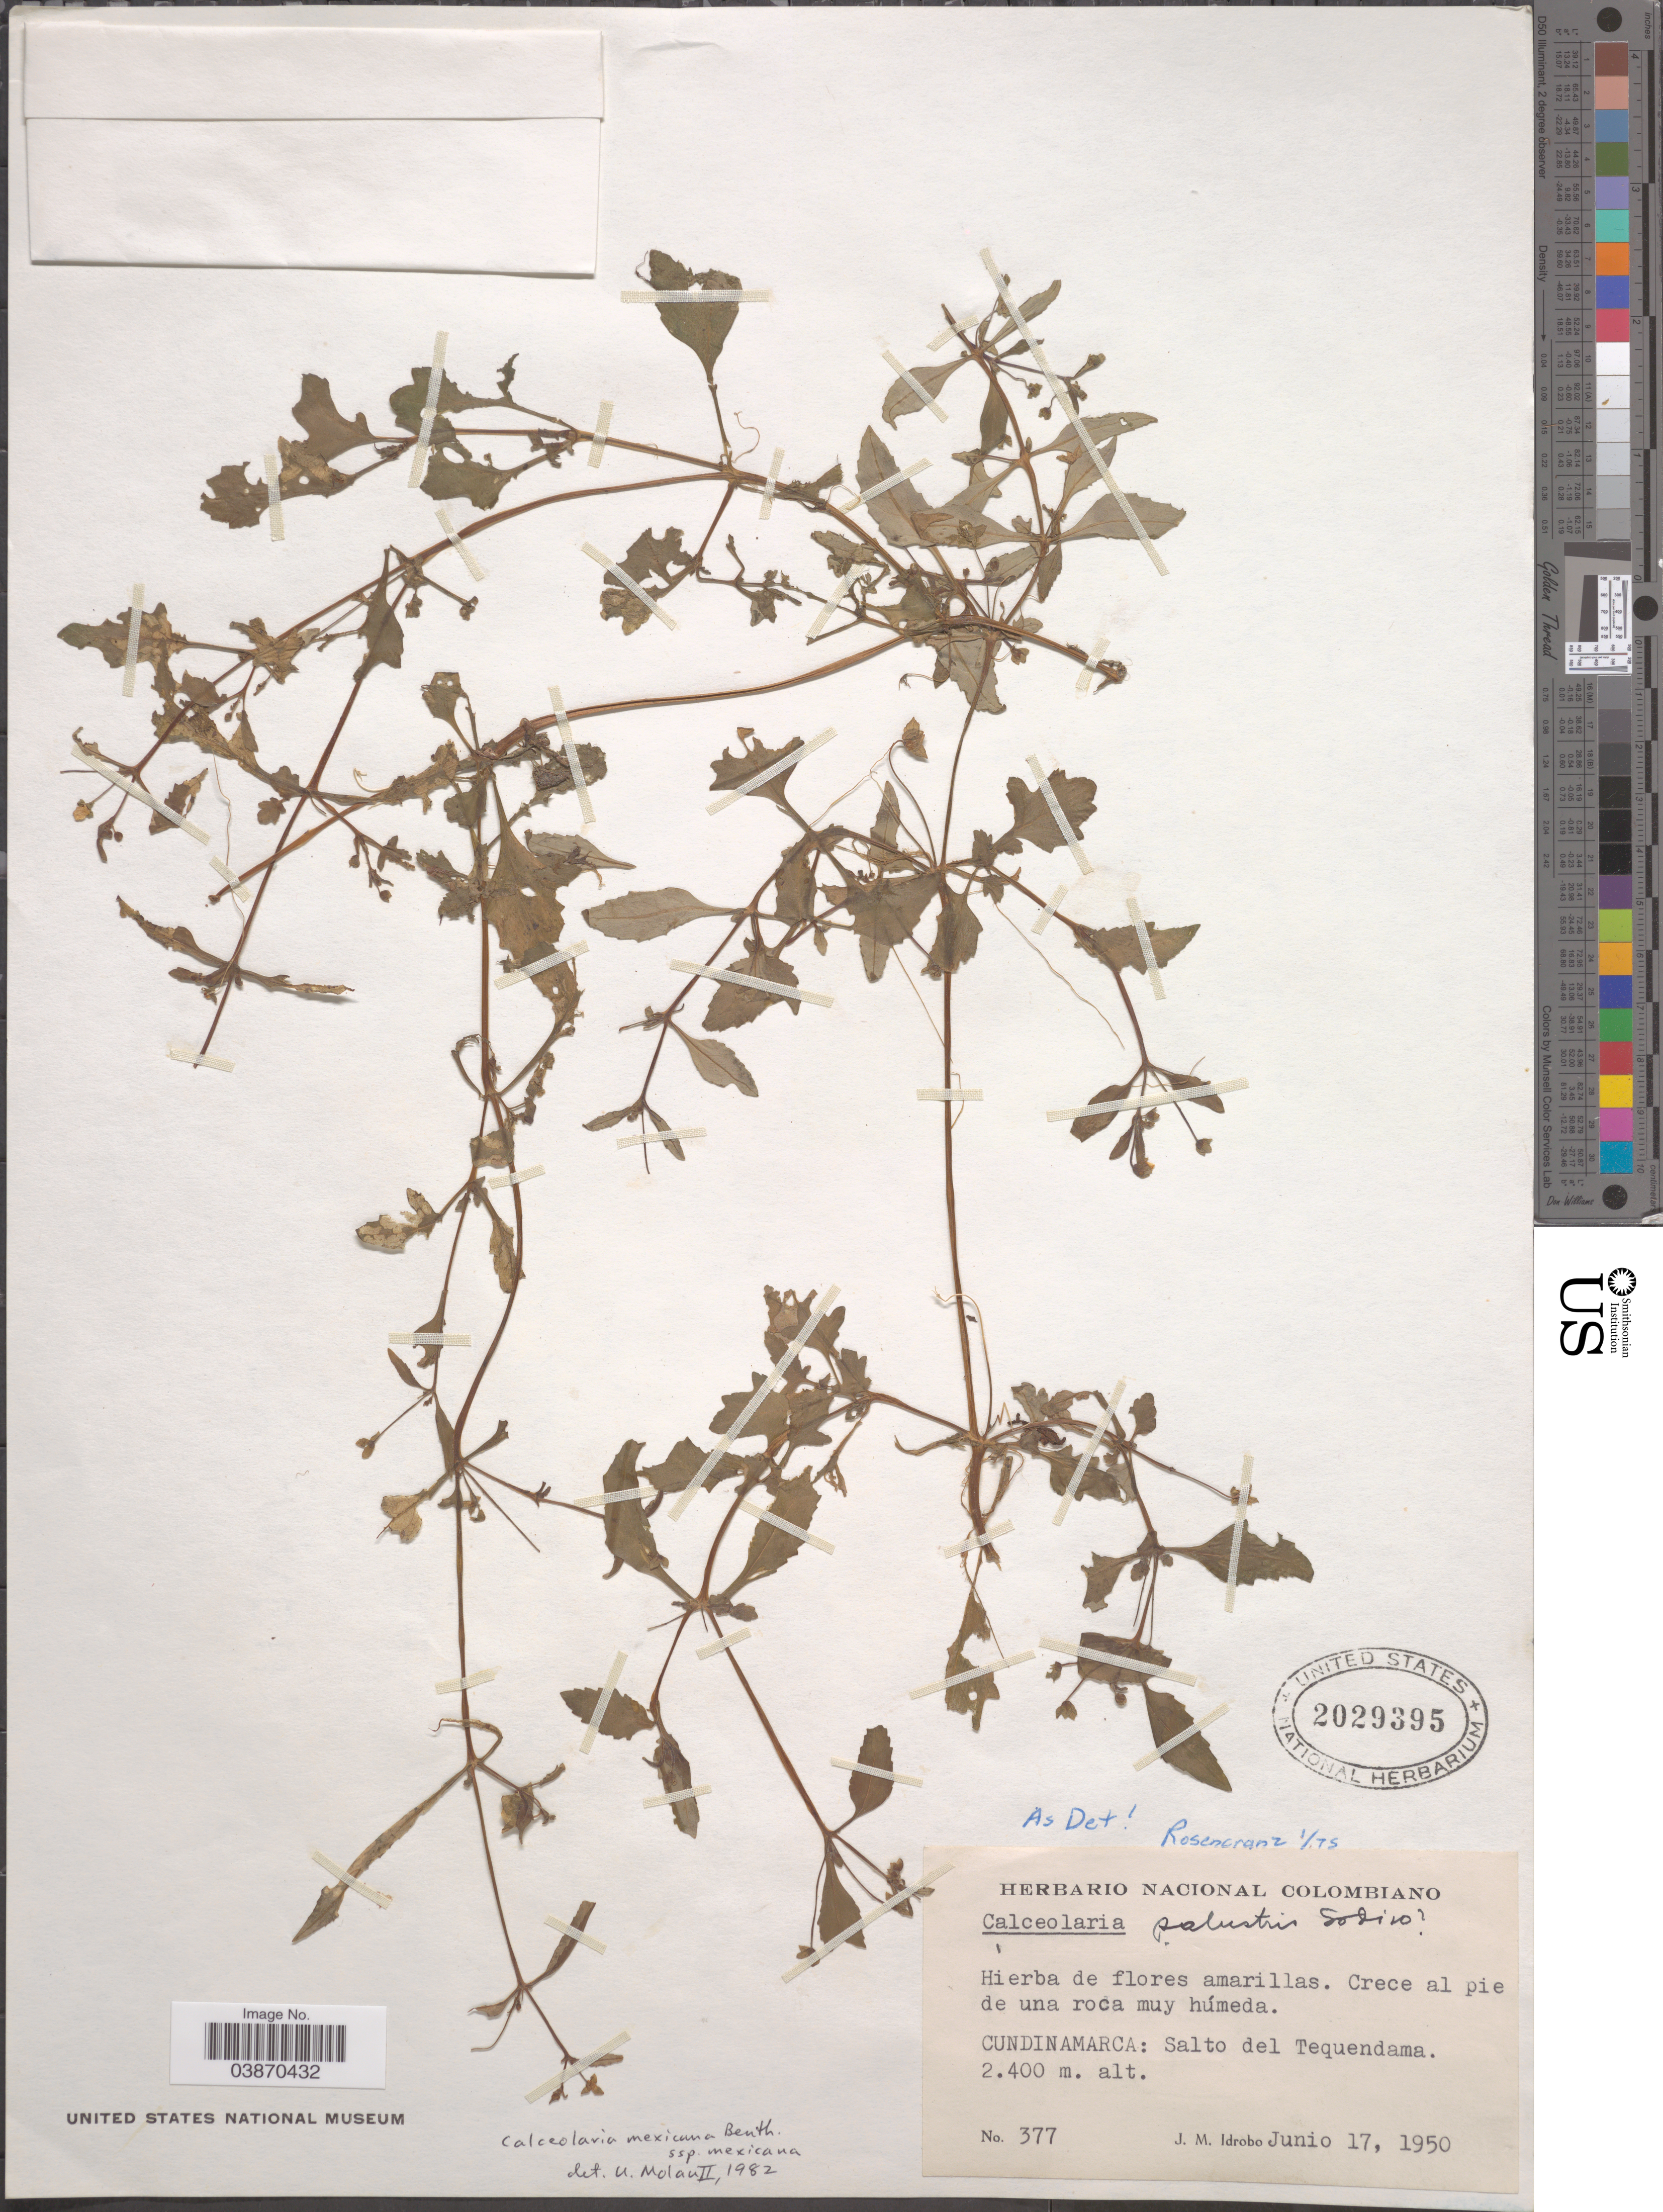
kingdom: Plantae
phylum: Tracheophyta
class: Magnoliopsida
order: Lamiales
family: Calceolariaceae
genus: Calceolaria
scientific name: Calceolaria mexicana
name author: Benth.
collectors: J. M. Idrobo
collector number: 377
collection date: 1950-06-17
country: Colombia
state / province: Cundinamarca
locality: Salto del Tequendama.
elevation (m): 2400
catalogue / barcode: US 2029395